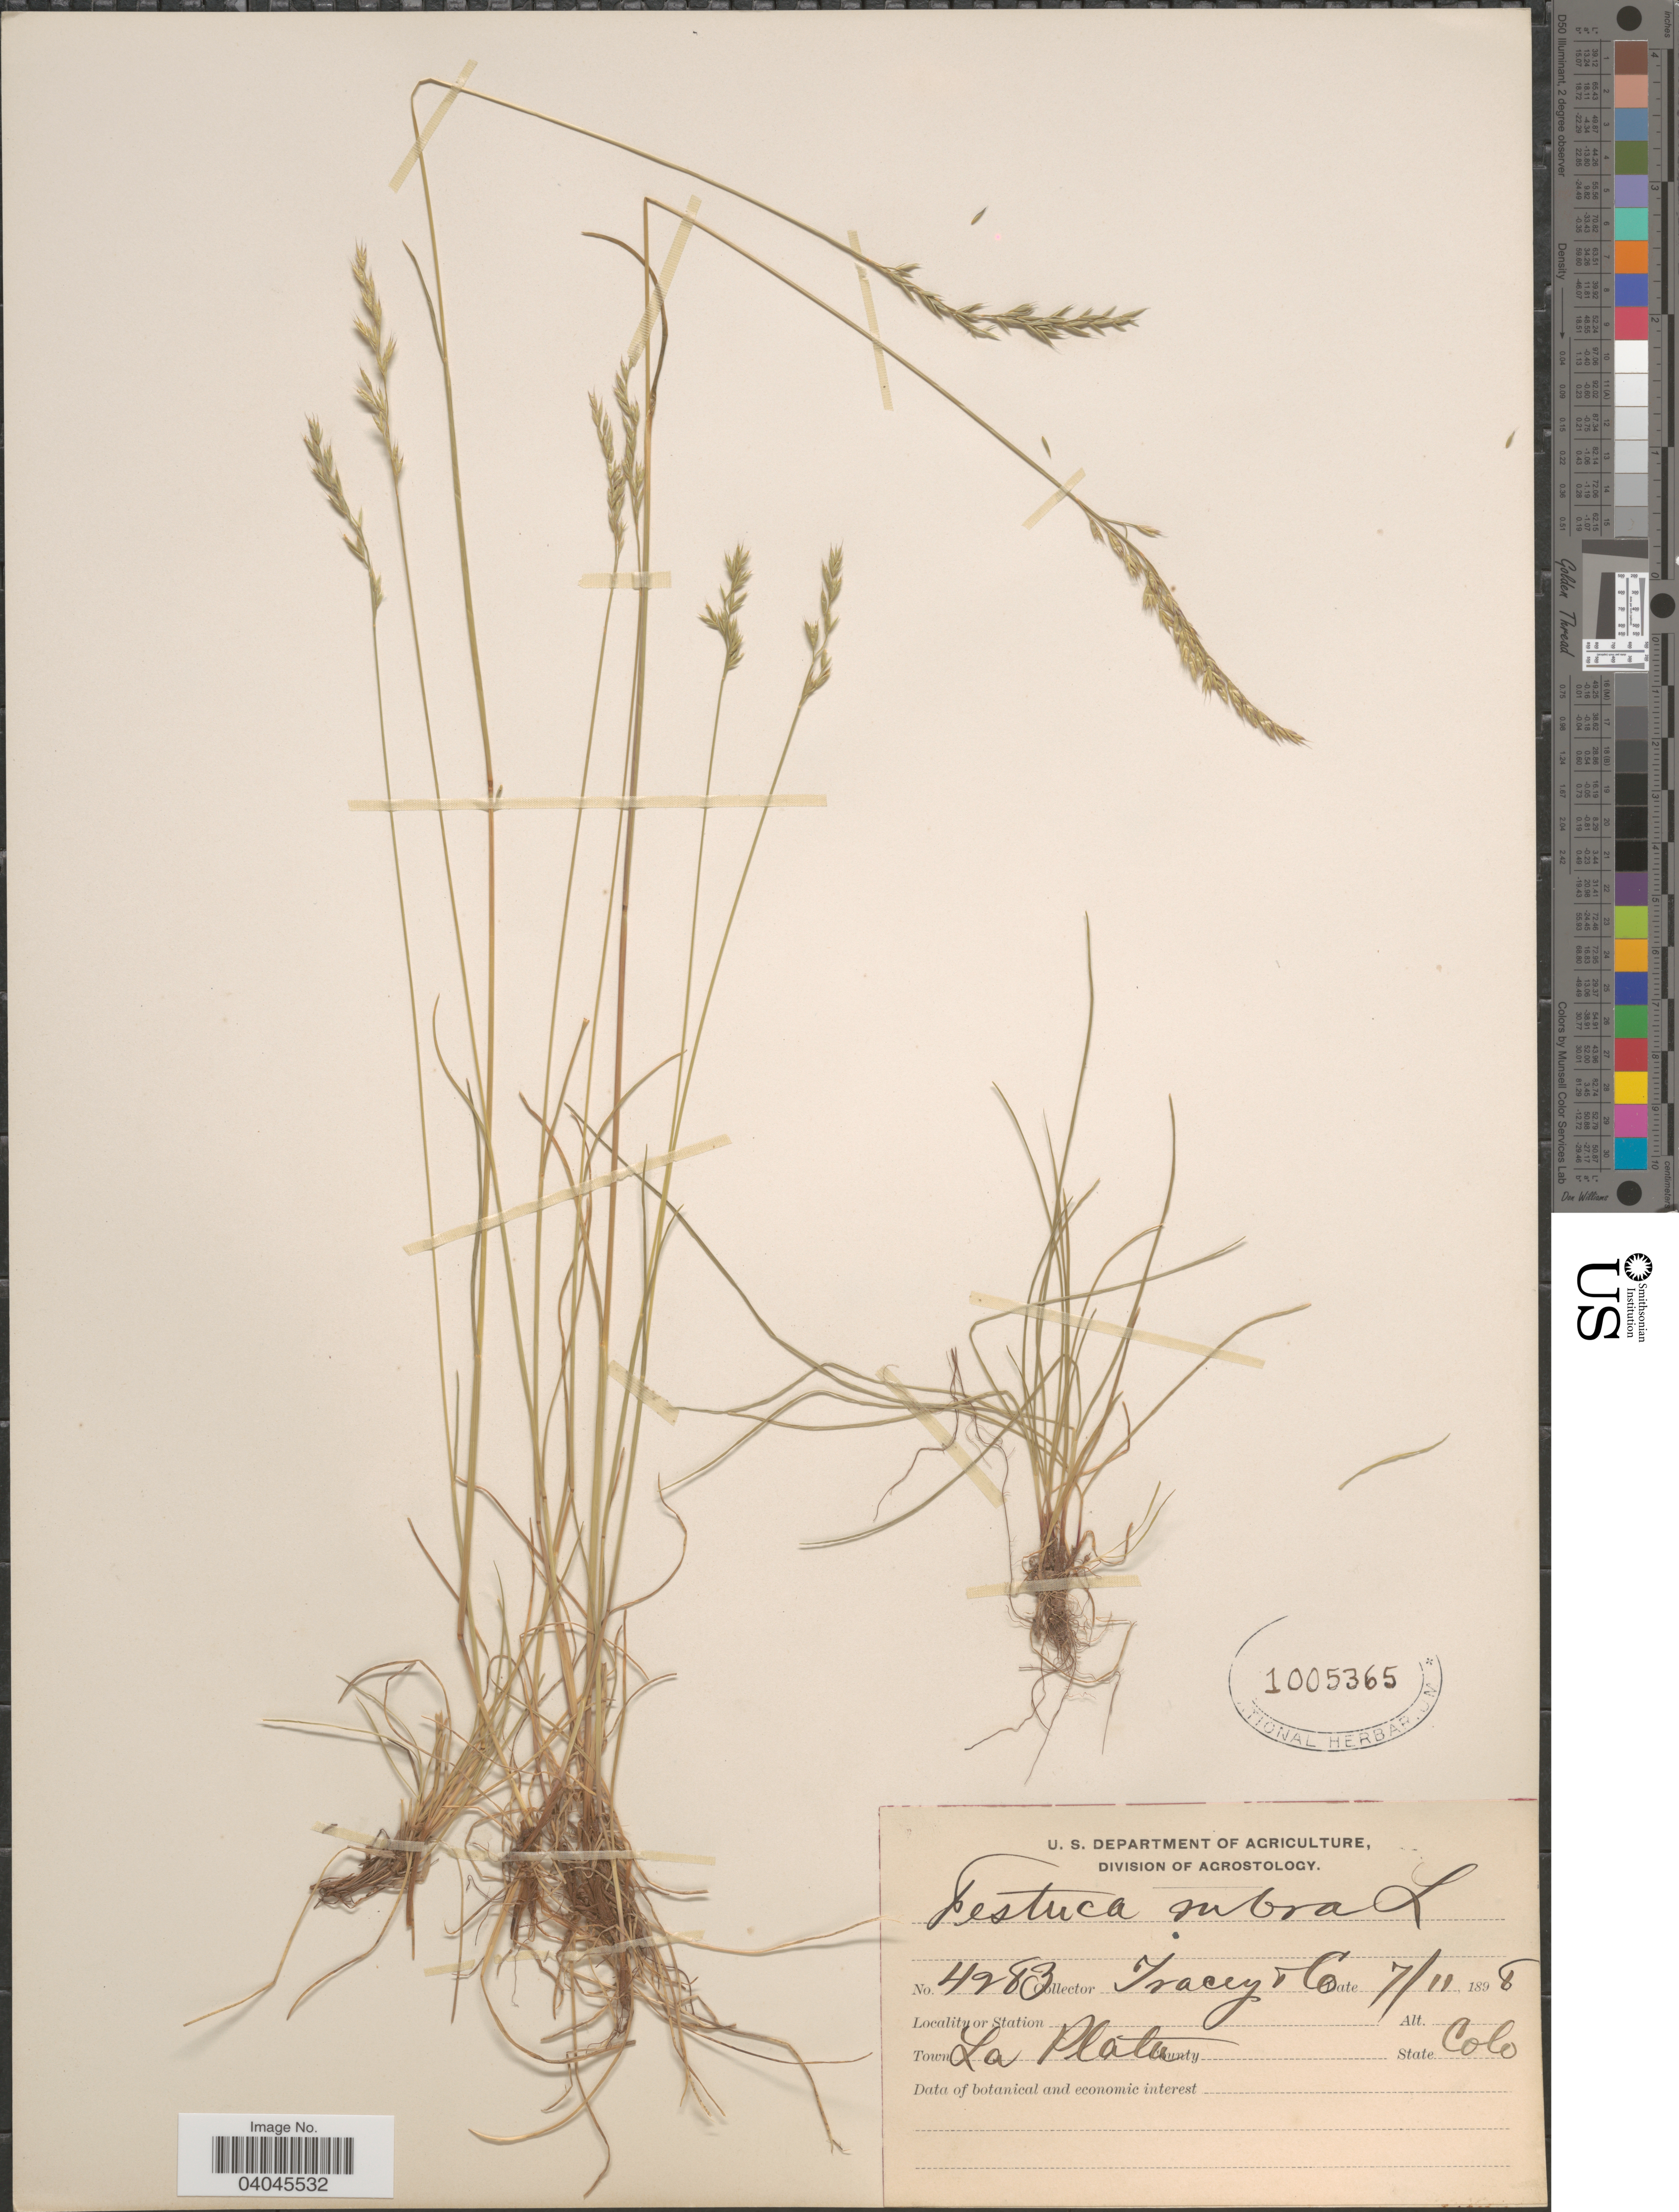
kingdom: Plantae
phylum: Tracheophyta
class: Liliopsida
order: Poales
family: Poaceae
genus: Festuca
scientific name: Festuca rubra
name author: L.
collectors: Tracey & et al.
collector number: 4283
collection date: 1898-07-11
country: United States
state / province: Colorado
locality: La Plata.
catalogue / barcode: US 1005365